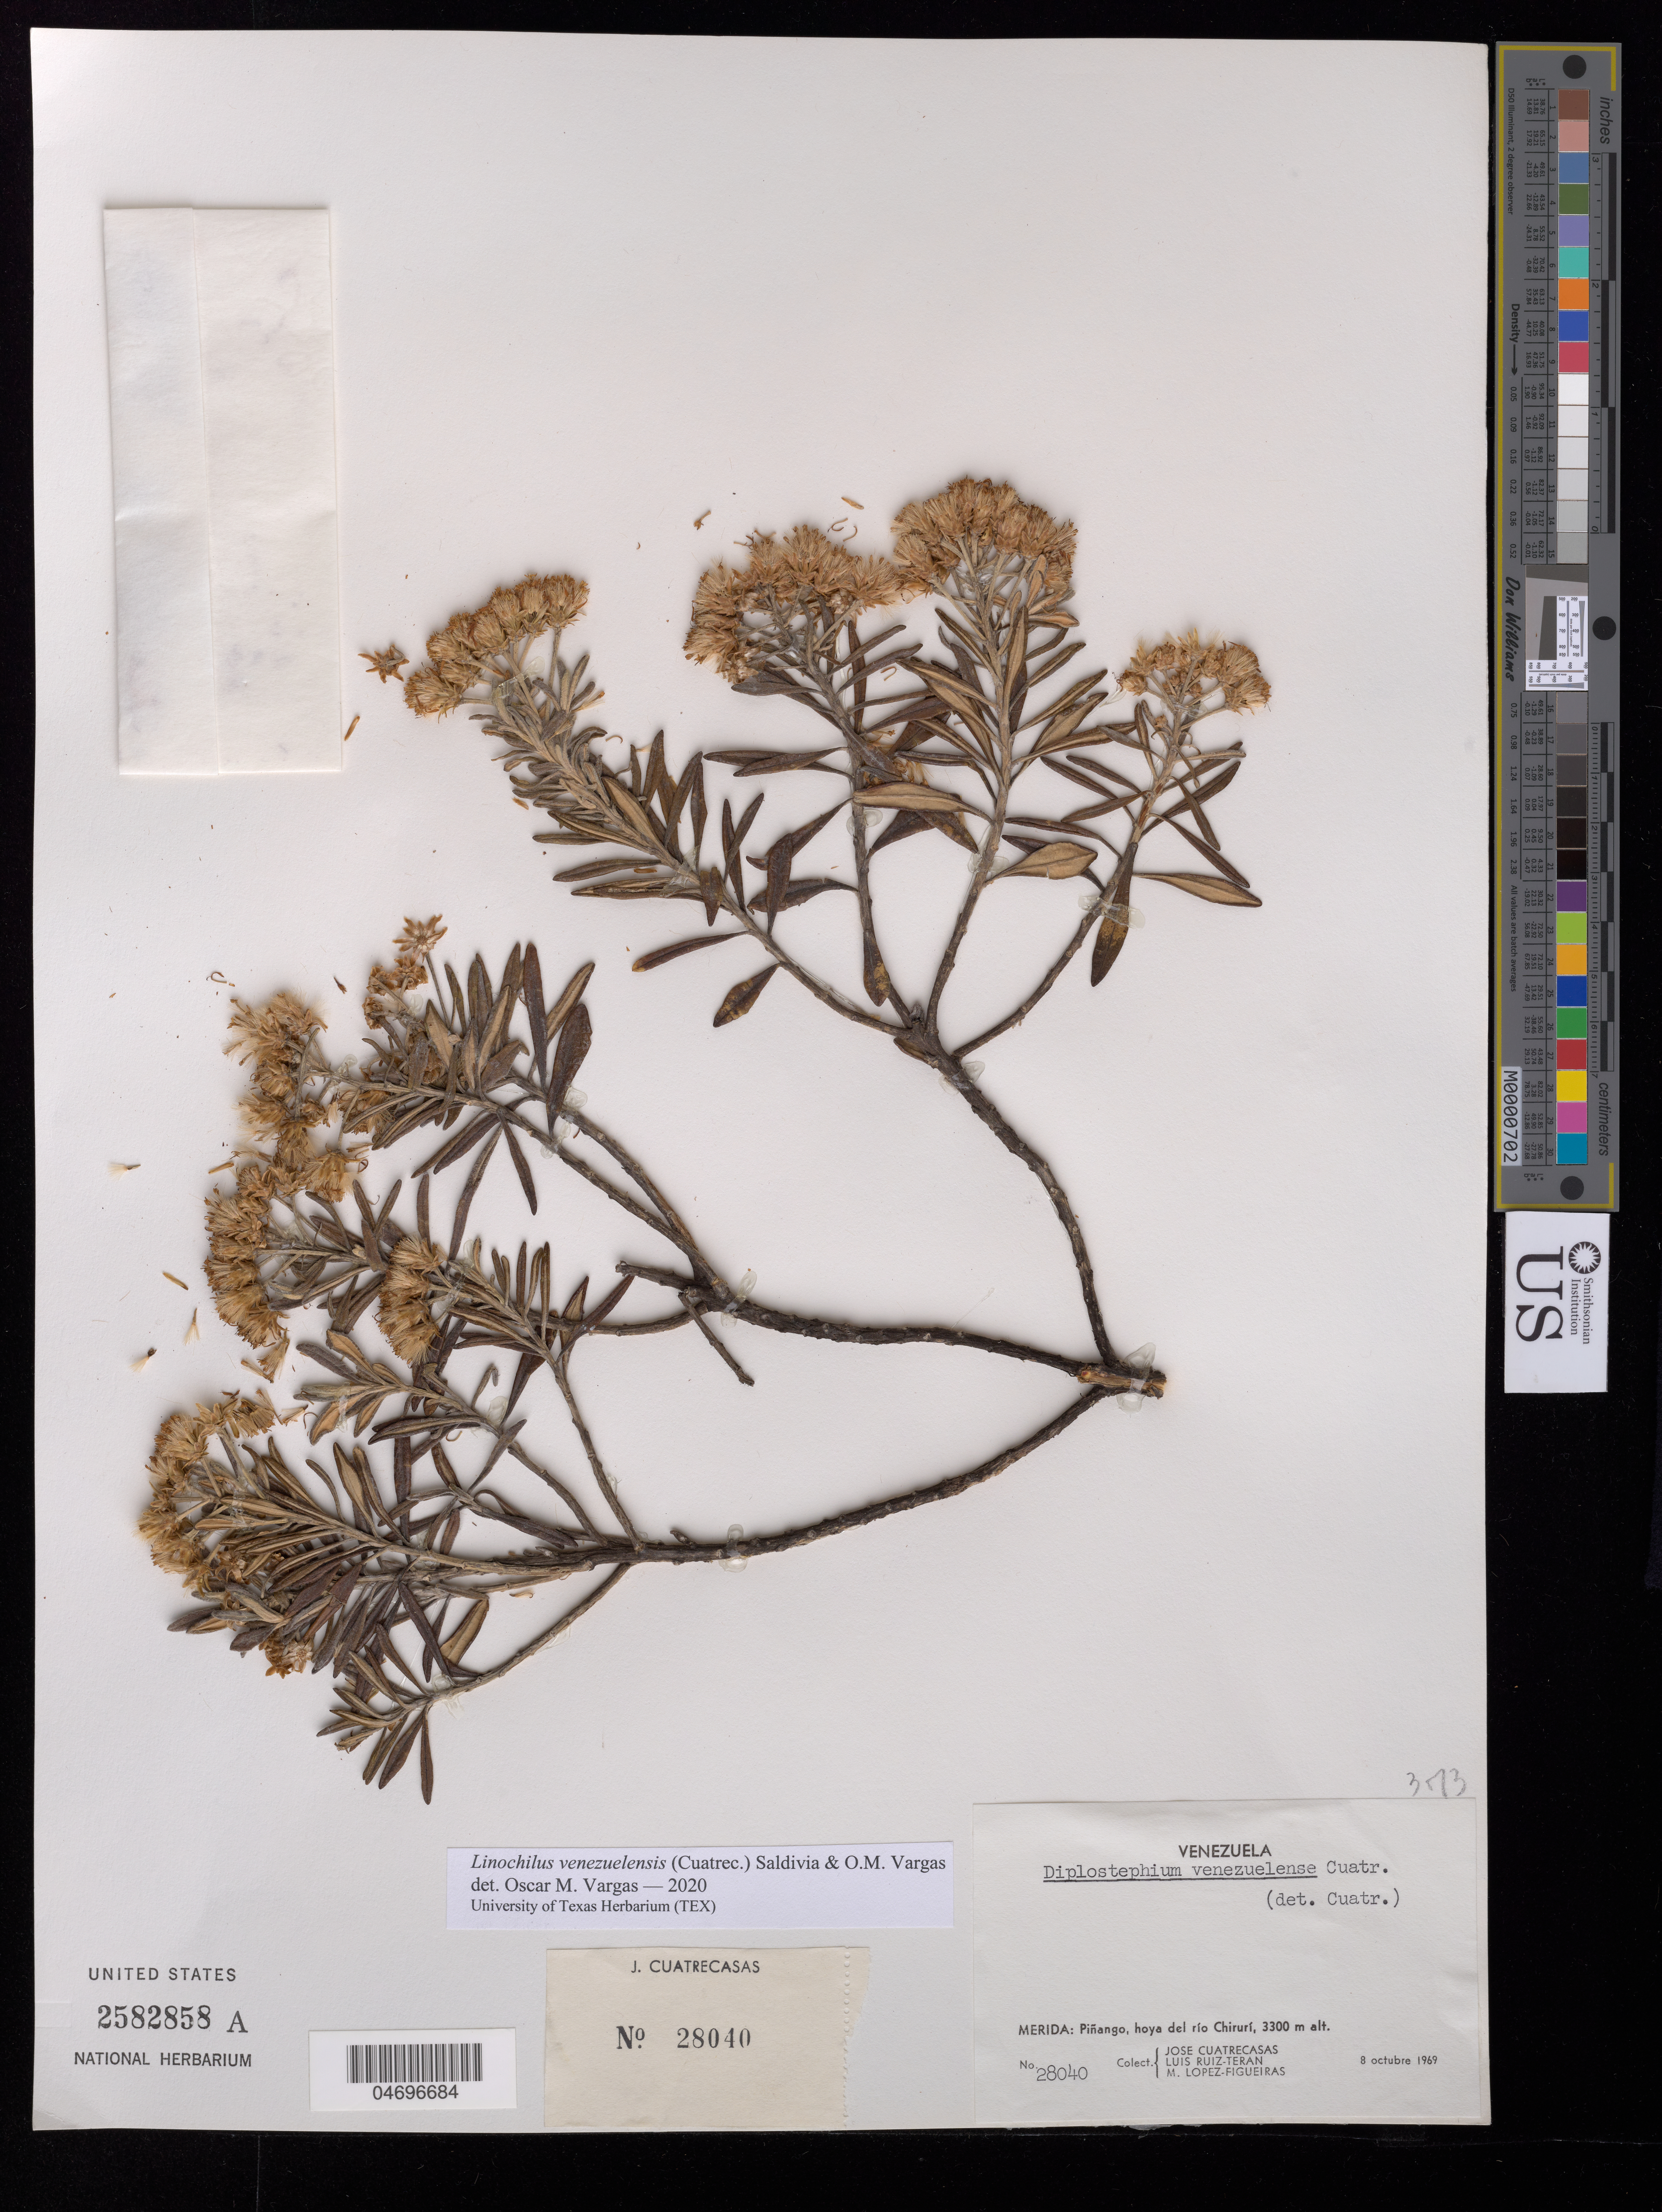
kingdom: Plantae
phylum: Tracheophyta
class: Magnoliopsida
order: Asterales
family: Asteraceae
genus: Linochilus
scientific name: Linochilus venezuelensis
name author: (Cuatrec.) Saldivia & O.M. Vargas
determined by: Vargas, Oscar M.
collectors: J. Cuatrecasas, L. E. Ruíz-Terán & M. López Figueiras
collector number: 28040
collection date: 1969-10-08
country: Venezuela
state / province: Mérida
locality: Piñango, hoya del Río Chirurí.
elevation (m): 3300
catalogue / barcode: US 2582858A